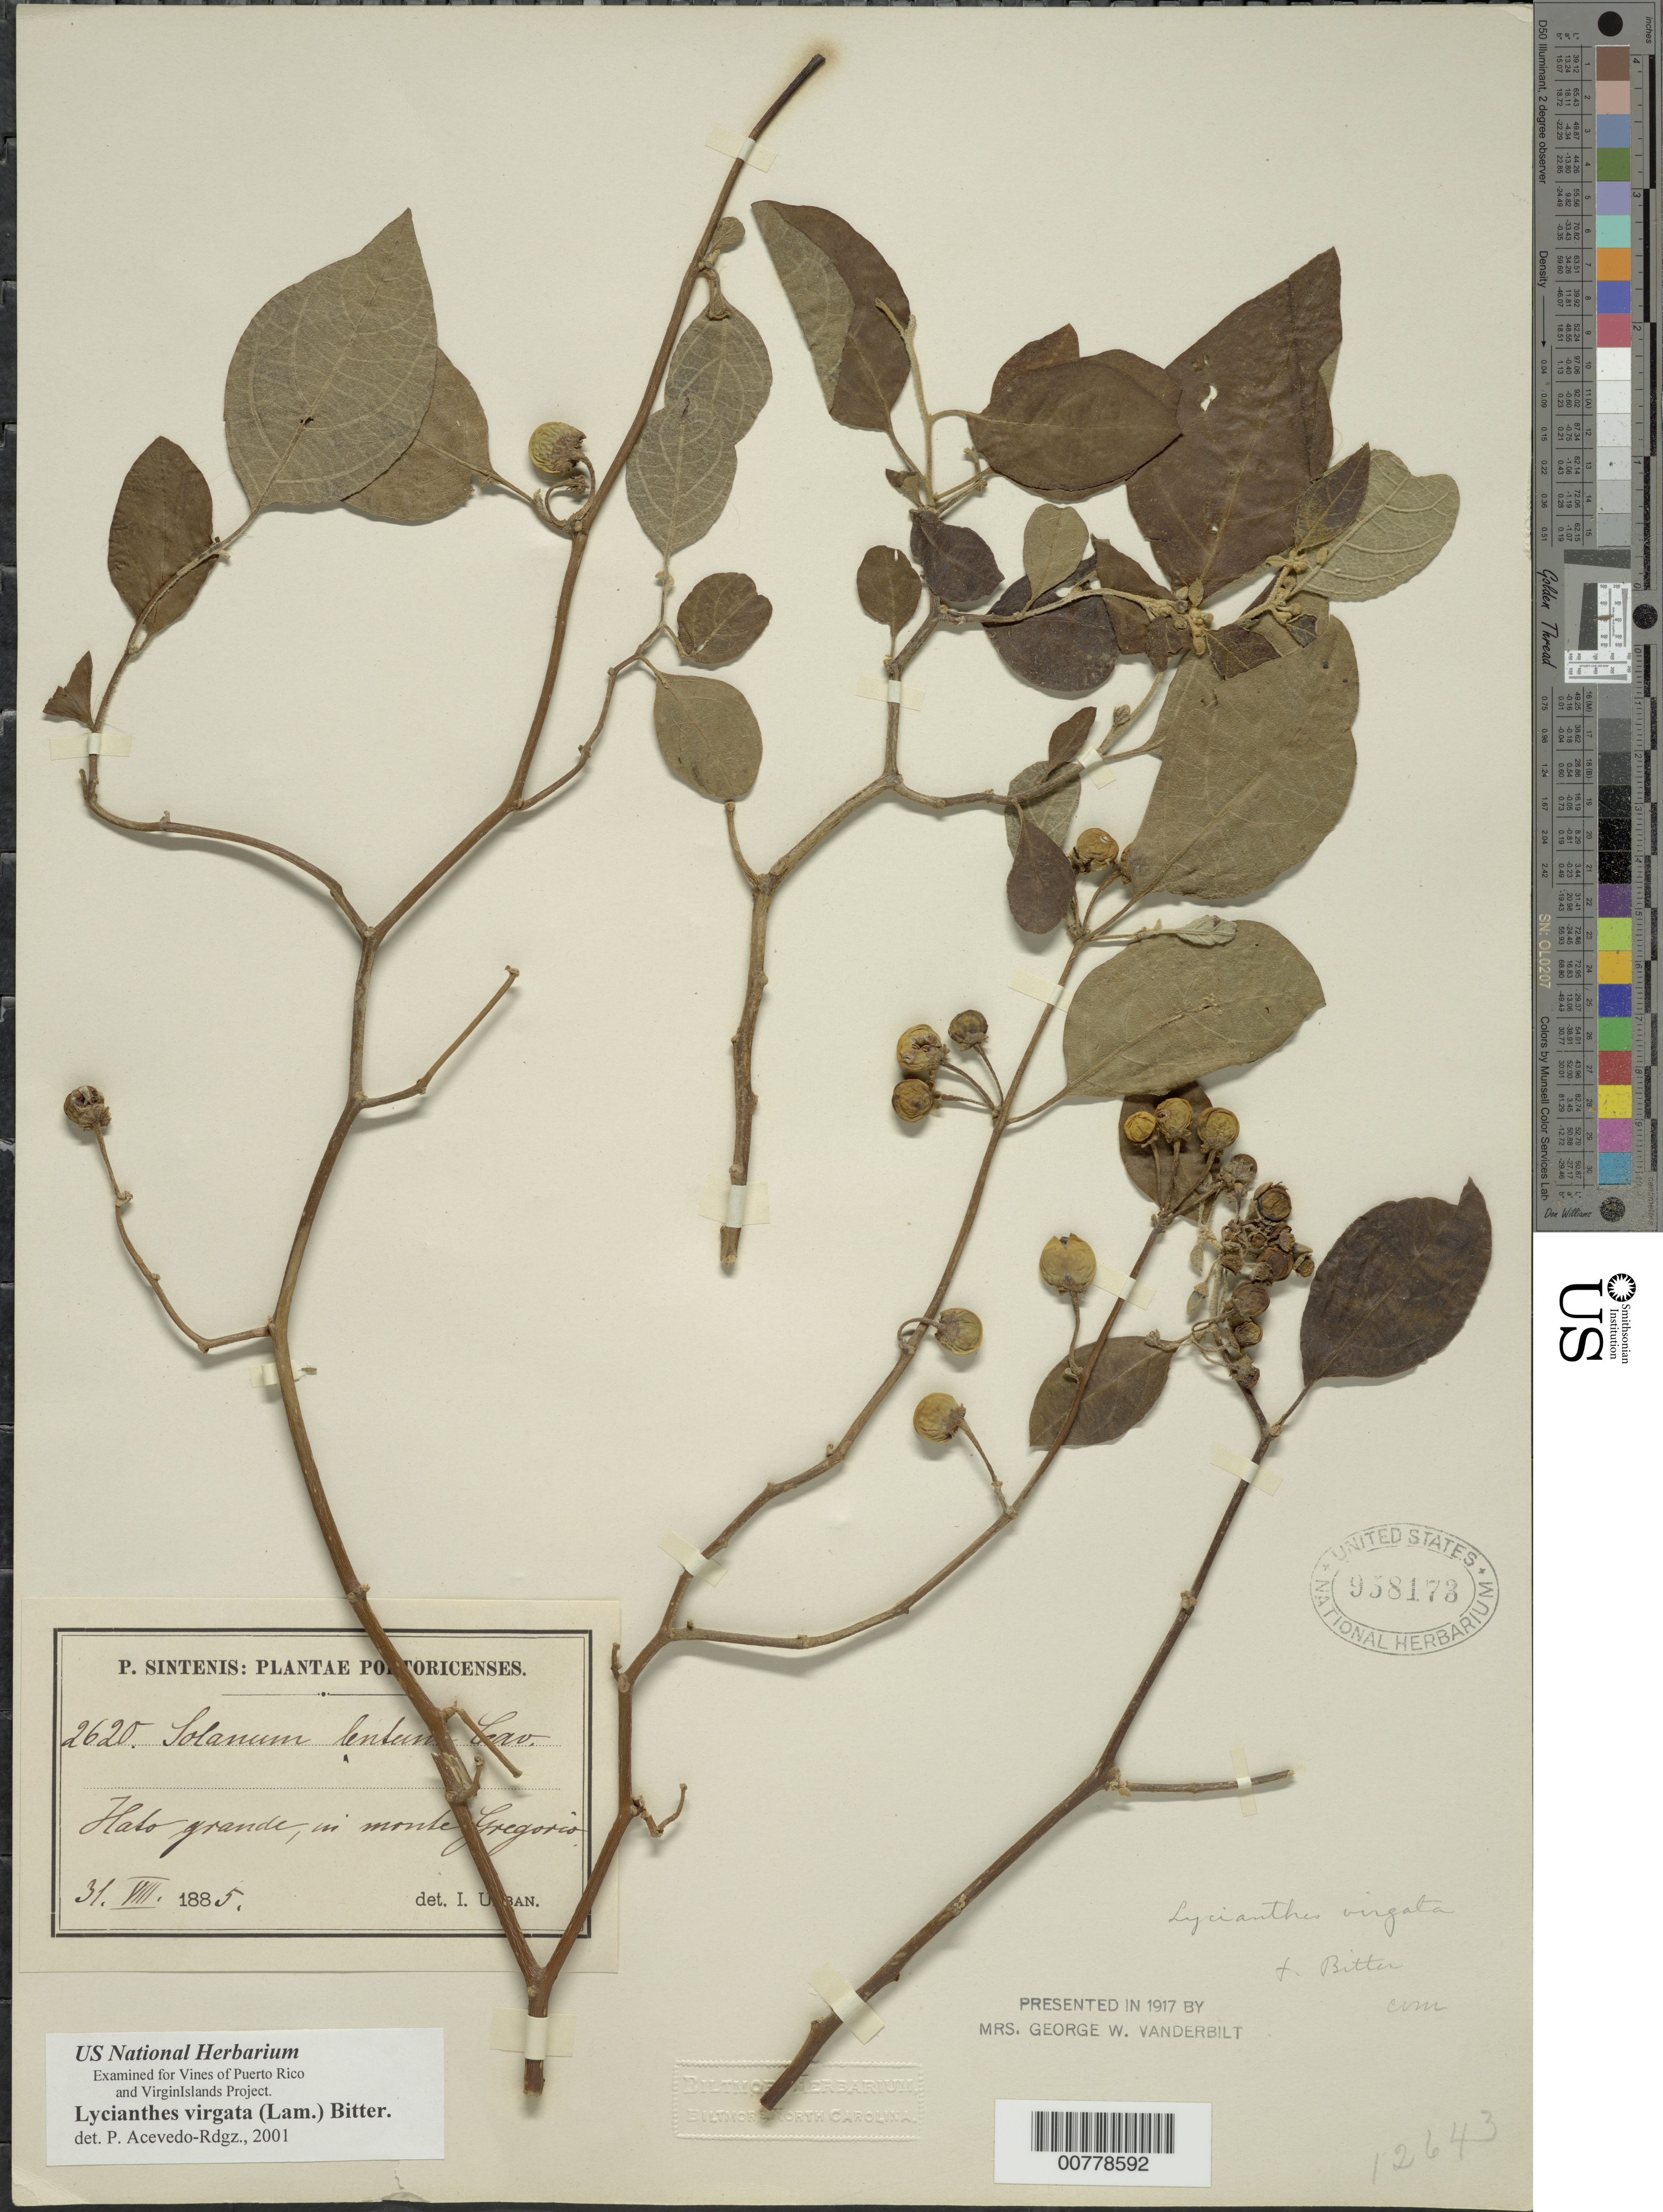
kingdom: Plantae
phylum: Tracheophyta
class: Magnoliopsida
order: Solanales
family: Solanaceae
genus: Lycianthes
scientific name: Lycianthes virgata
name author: (Lam.) Bitter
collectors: P. Sintenis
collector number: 2620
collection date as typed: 31 Aug 1885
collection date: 1885-08-31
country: Puerto Rico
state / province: Río Grande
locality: Hato Grande, in Monte Gregorio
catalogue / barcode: US 958173